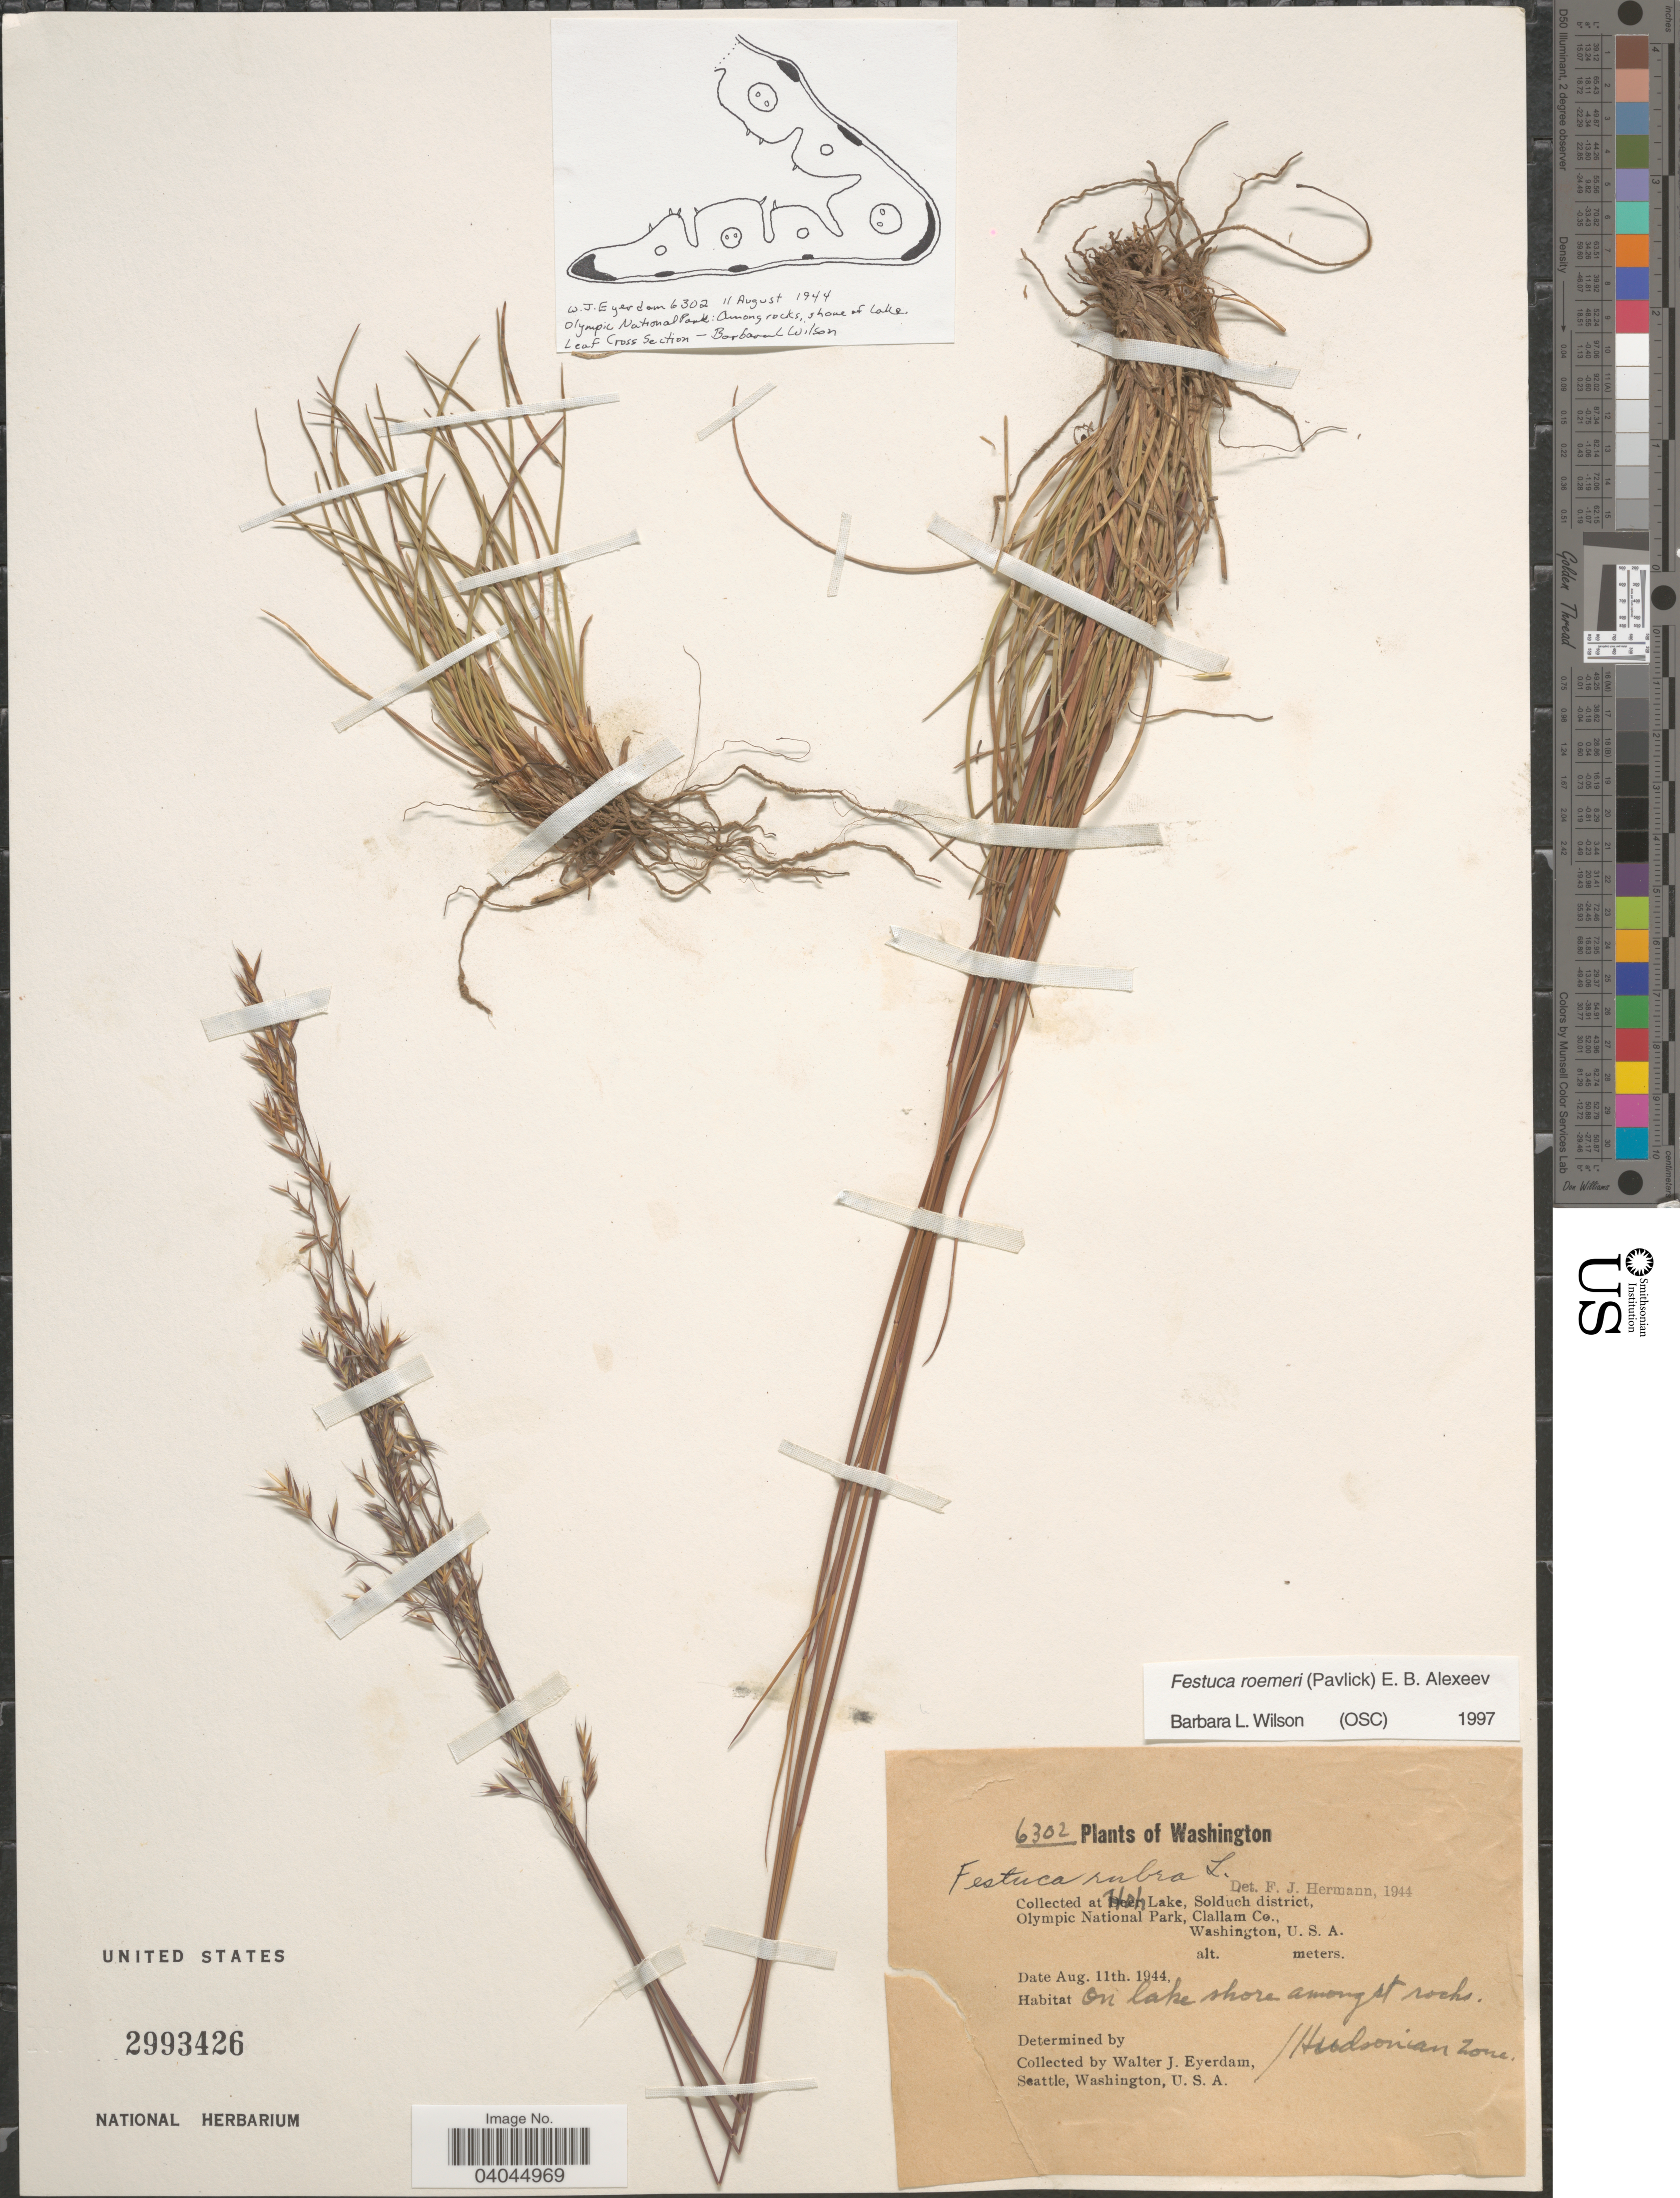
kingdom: Plantae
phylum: Tracheophyta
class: Liliopsida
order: Poales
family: Poaceae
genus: Festuca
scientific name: Festuca roemeri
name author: (Pavlick) E.B. Alexeev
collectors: W. J. Eyerdam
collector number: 6302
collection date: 1944-08-11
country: United States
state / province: Washington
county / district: Clallam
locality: At Hoh Lake, Solduch district, Olympic National Park, Clallam Co. Hudsonian Zone.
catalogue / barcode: US 2993426